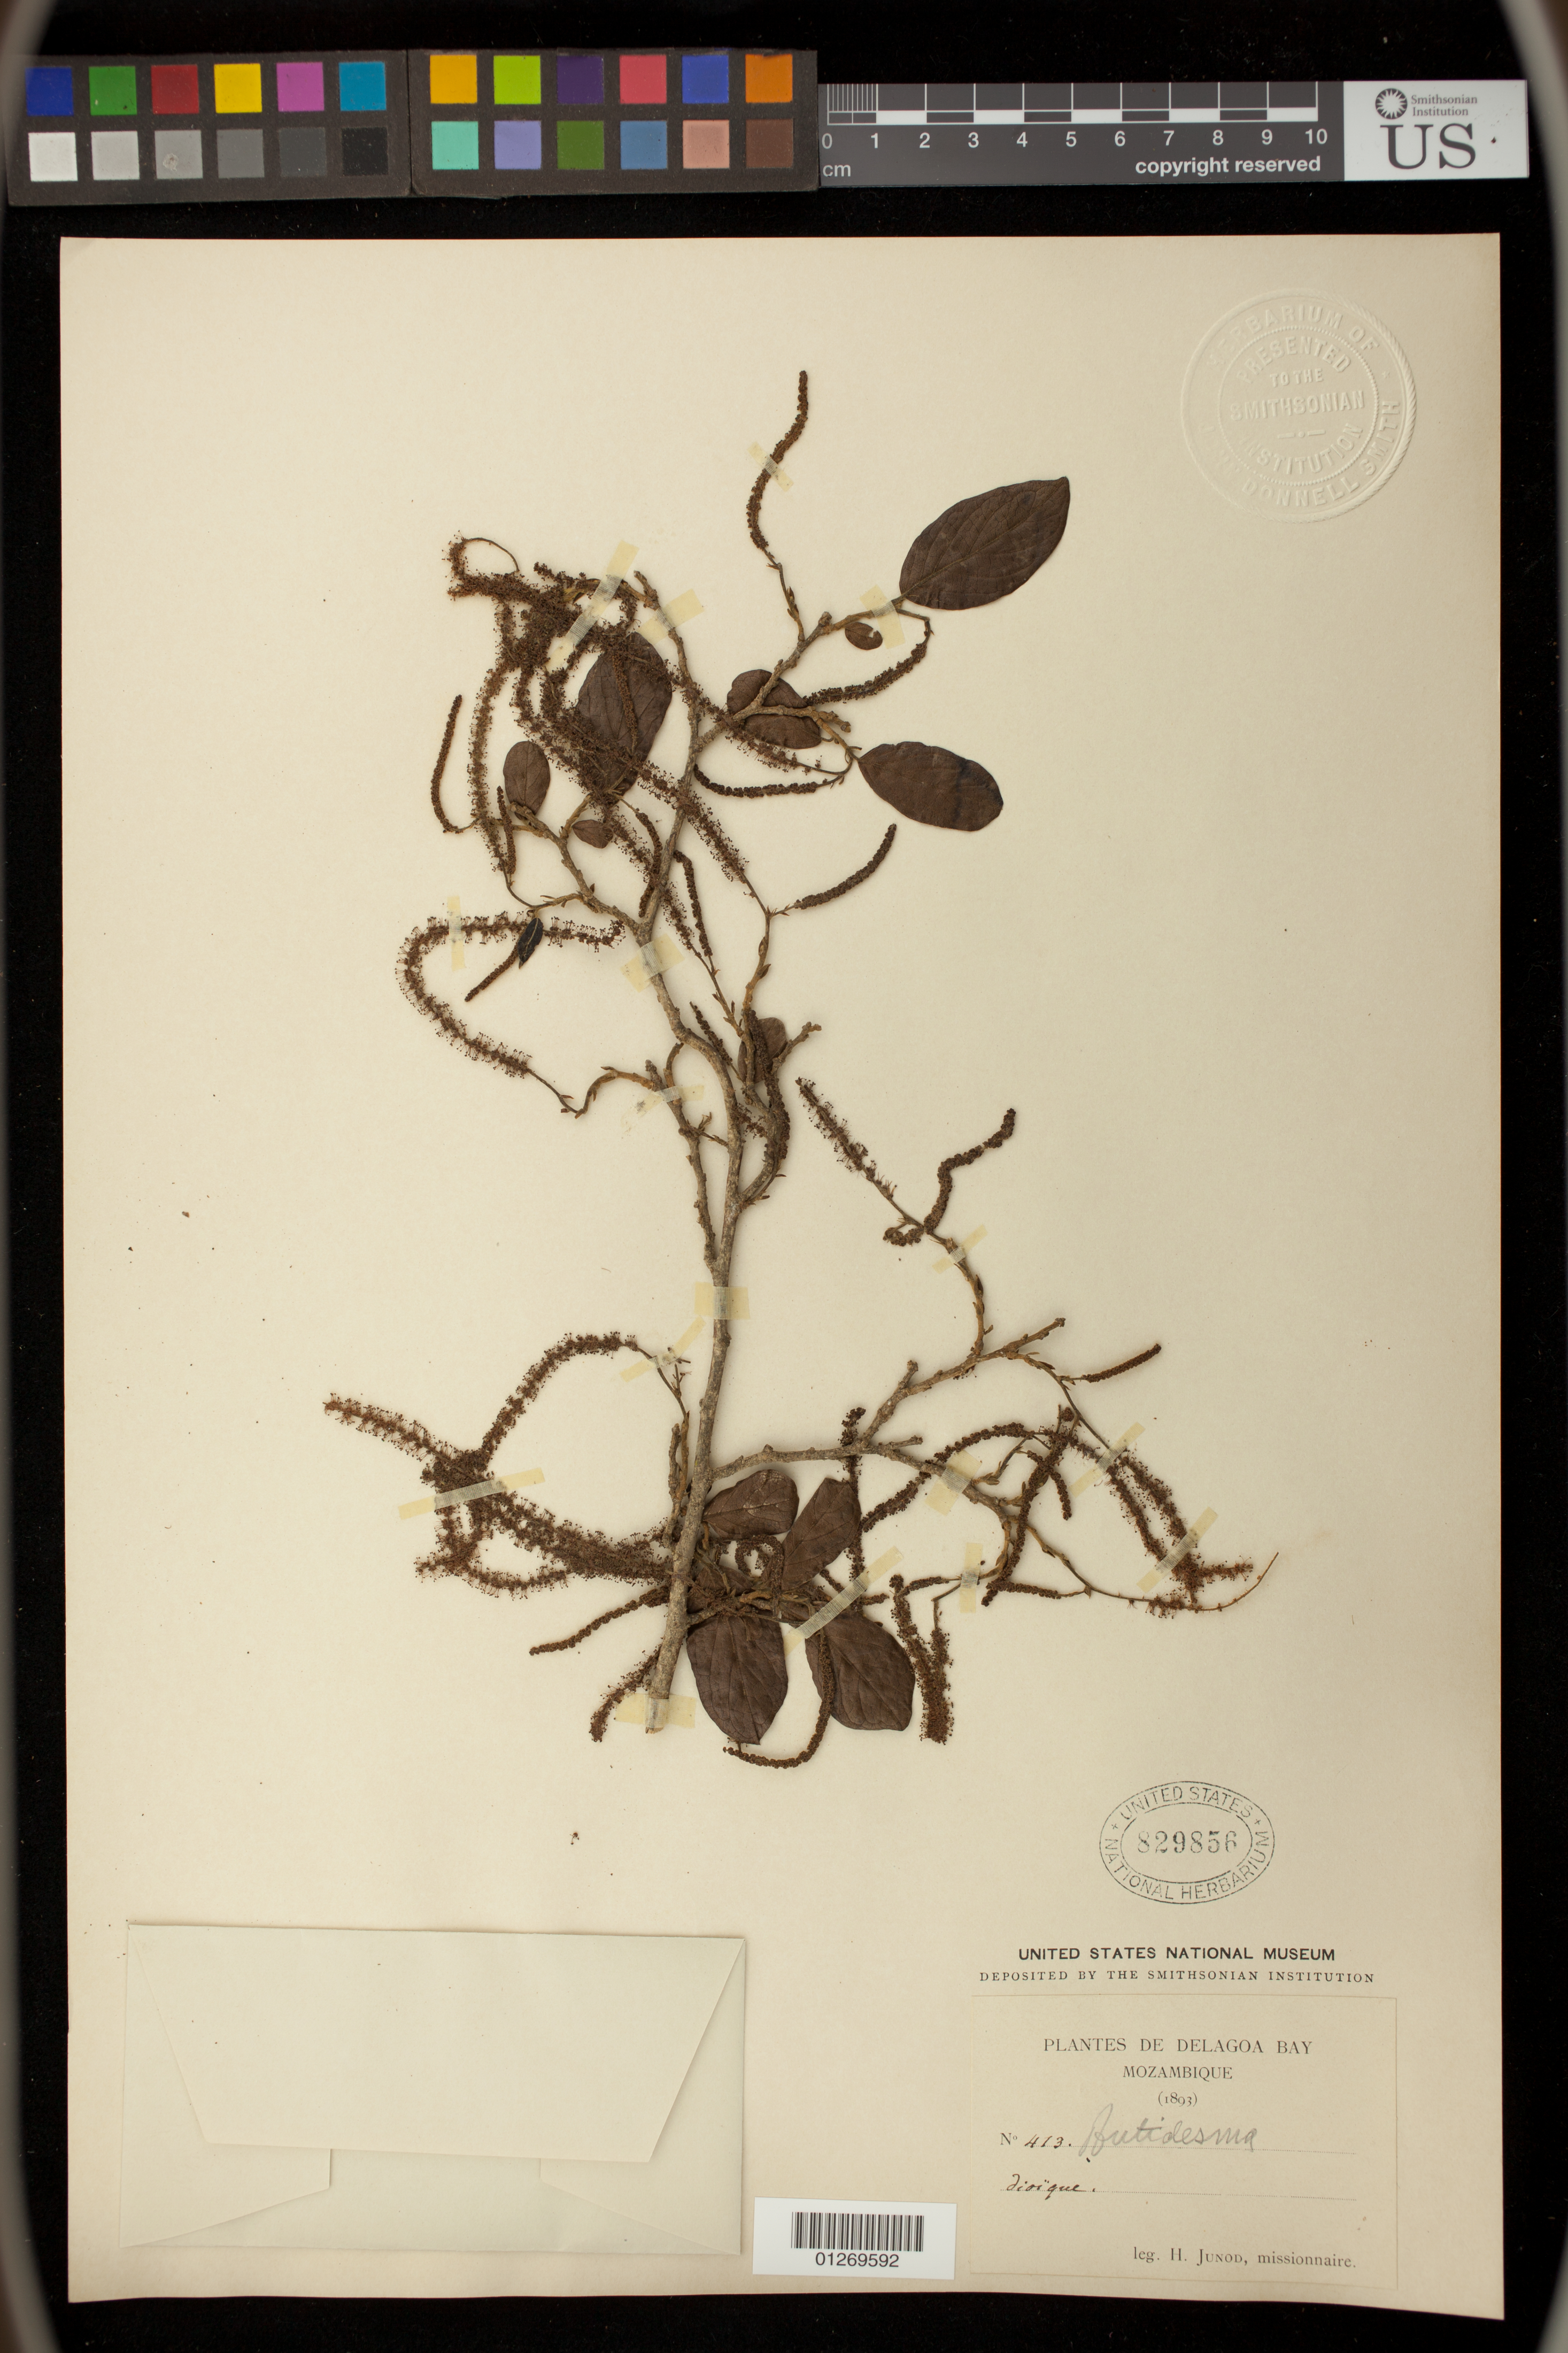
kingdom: Plantae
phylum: Tracheophyta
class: Magnoliopsida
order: Malpighiales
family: Phyllanthaceae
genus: Antidesma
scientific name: Antidesma sp.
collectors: H. Junod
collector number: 413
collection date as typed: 1893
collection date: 1893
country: Mozambique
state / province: Maputo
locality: Delagoa Bay.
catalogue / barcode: US 829856